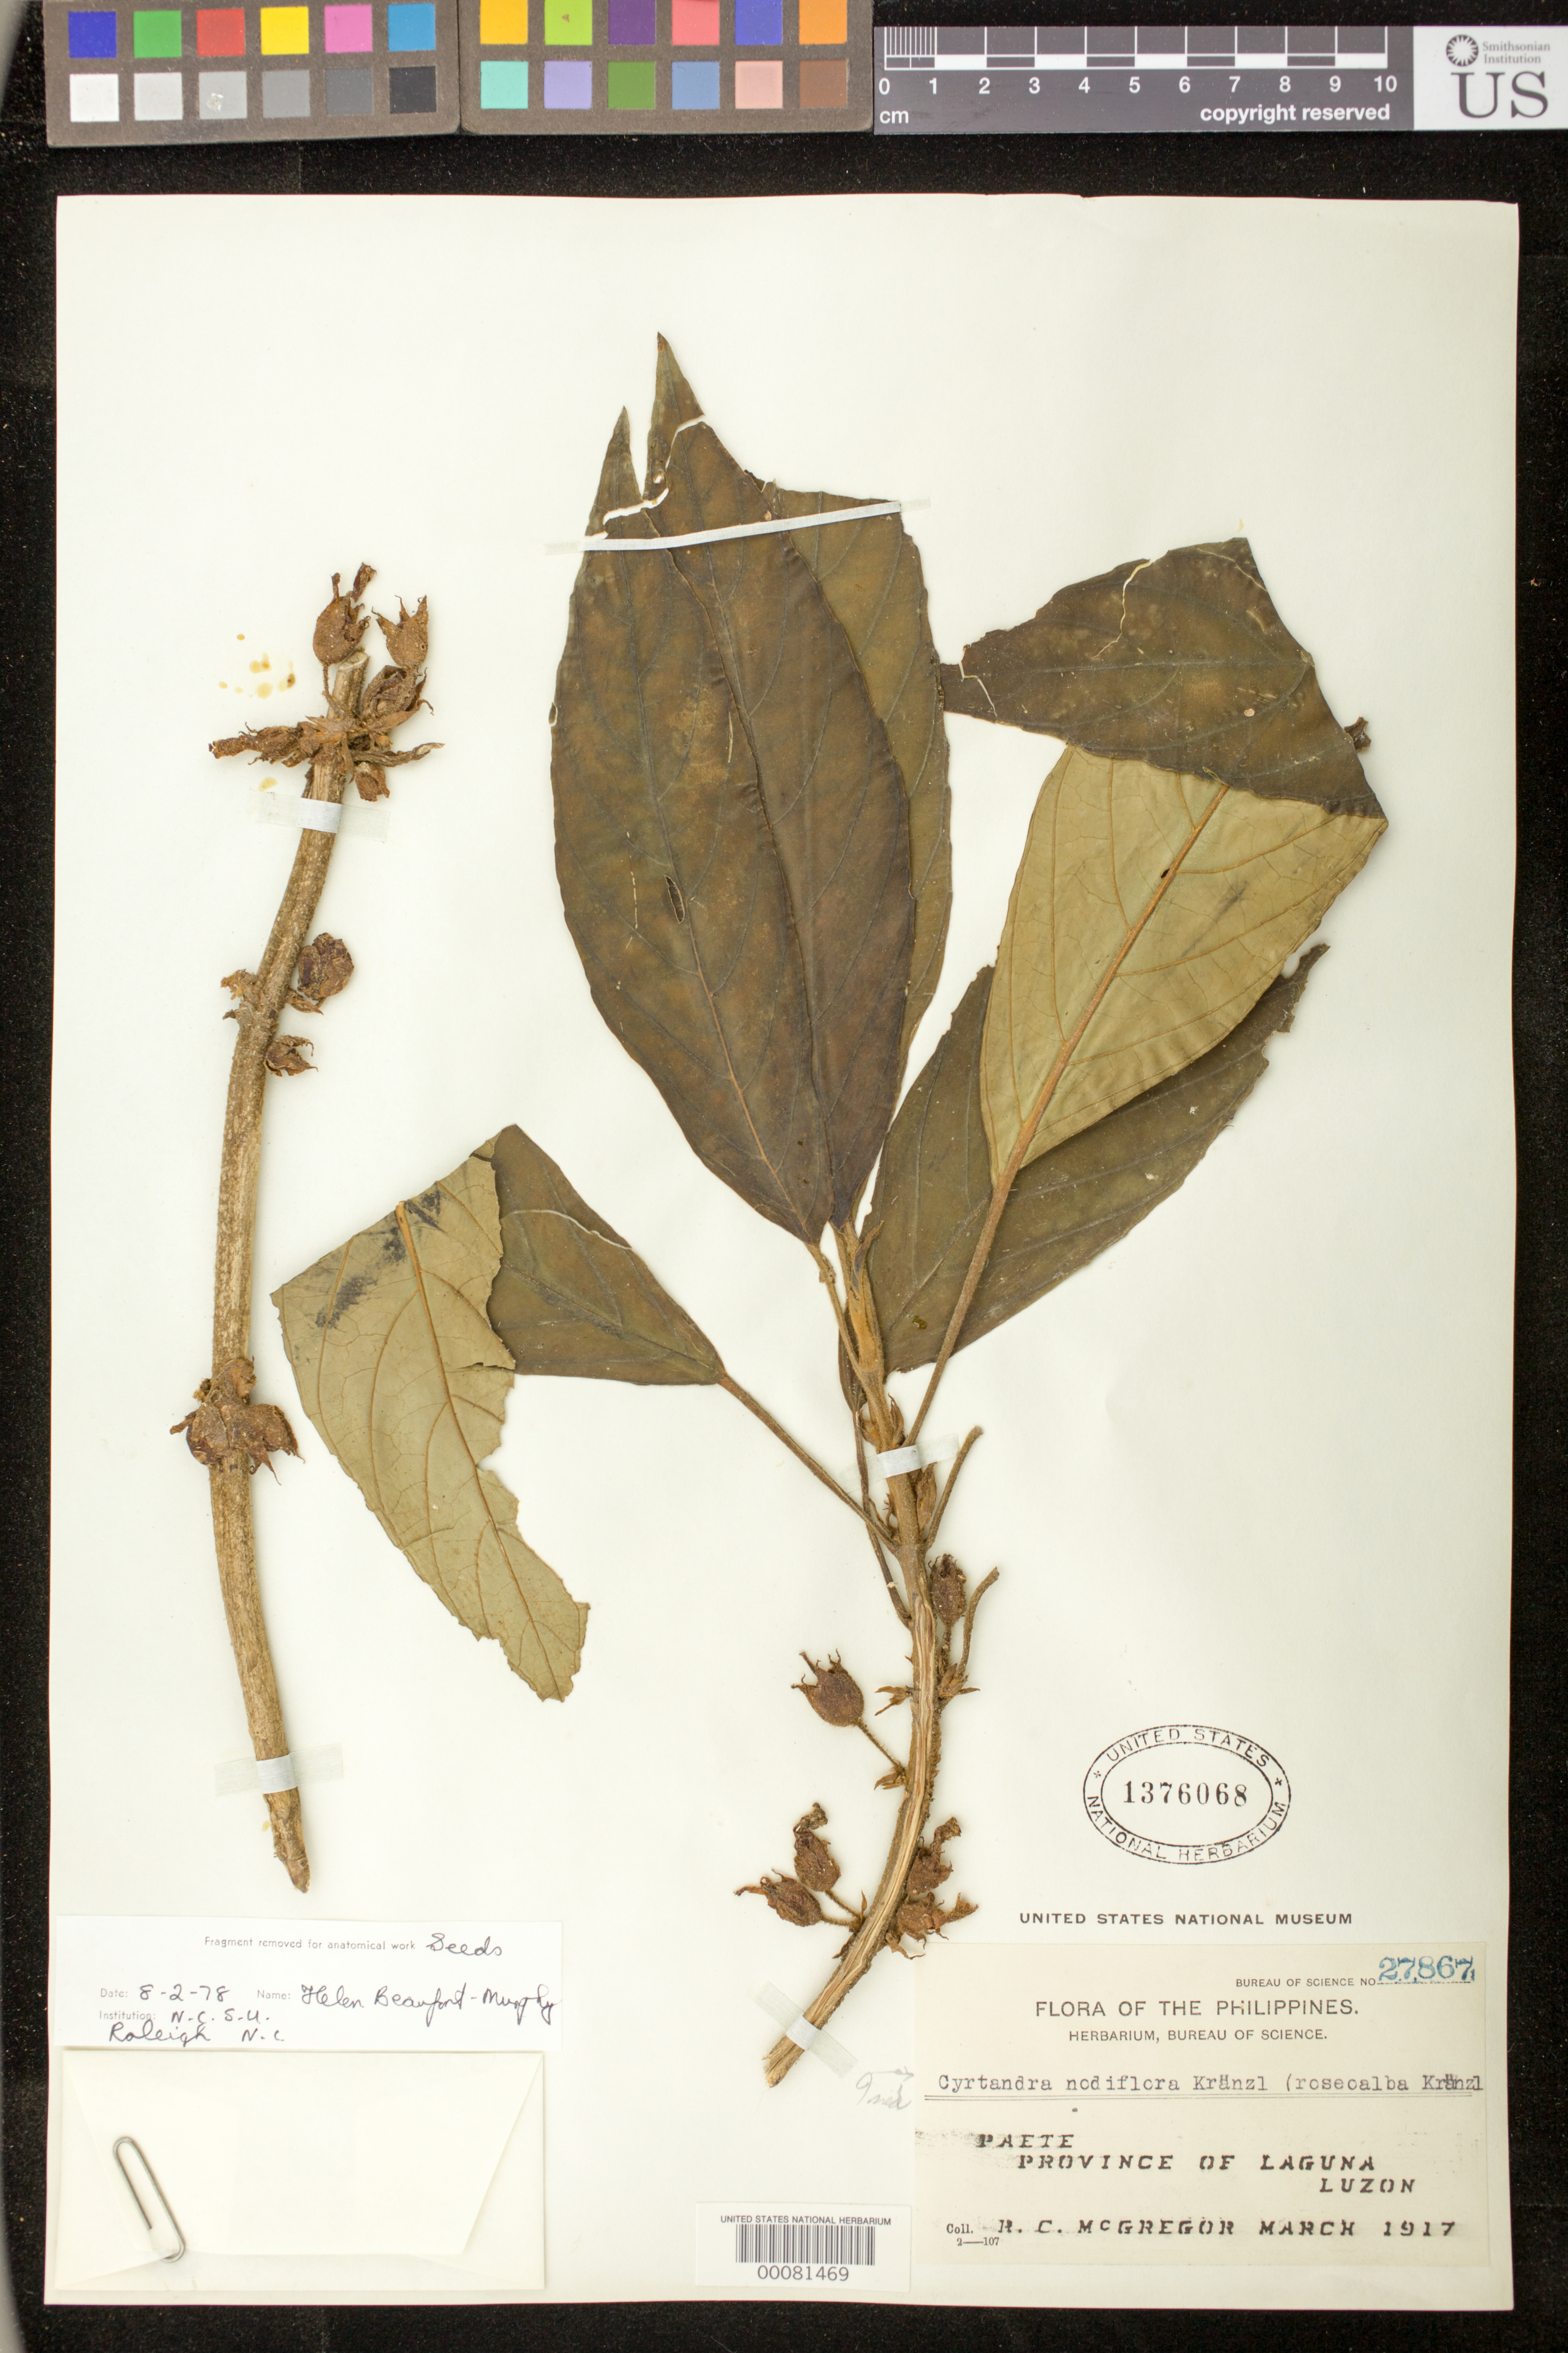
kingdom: Plantae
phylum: Tracheophyta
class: Magnoliopsida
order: Lamiales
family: Gesneriaceae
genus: Cyrtandra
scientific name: Cyrtandra roseoalba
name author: Kraenzl.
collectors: R. C. McGregor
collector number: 27867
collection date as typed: Mar 1917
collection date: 1917-03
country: Philippines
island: Luzon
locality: Laguna, Paete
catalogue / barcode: US 1376068